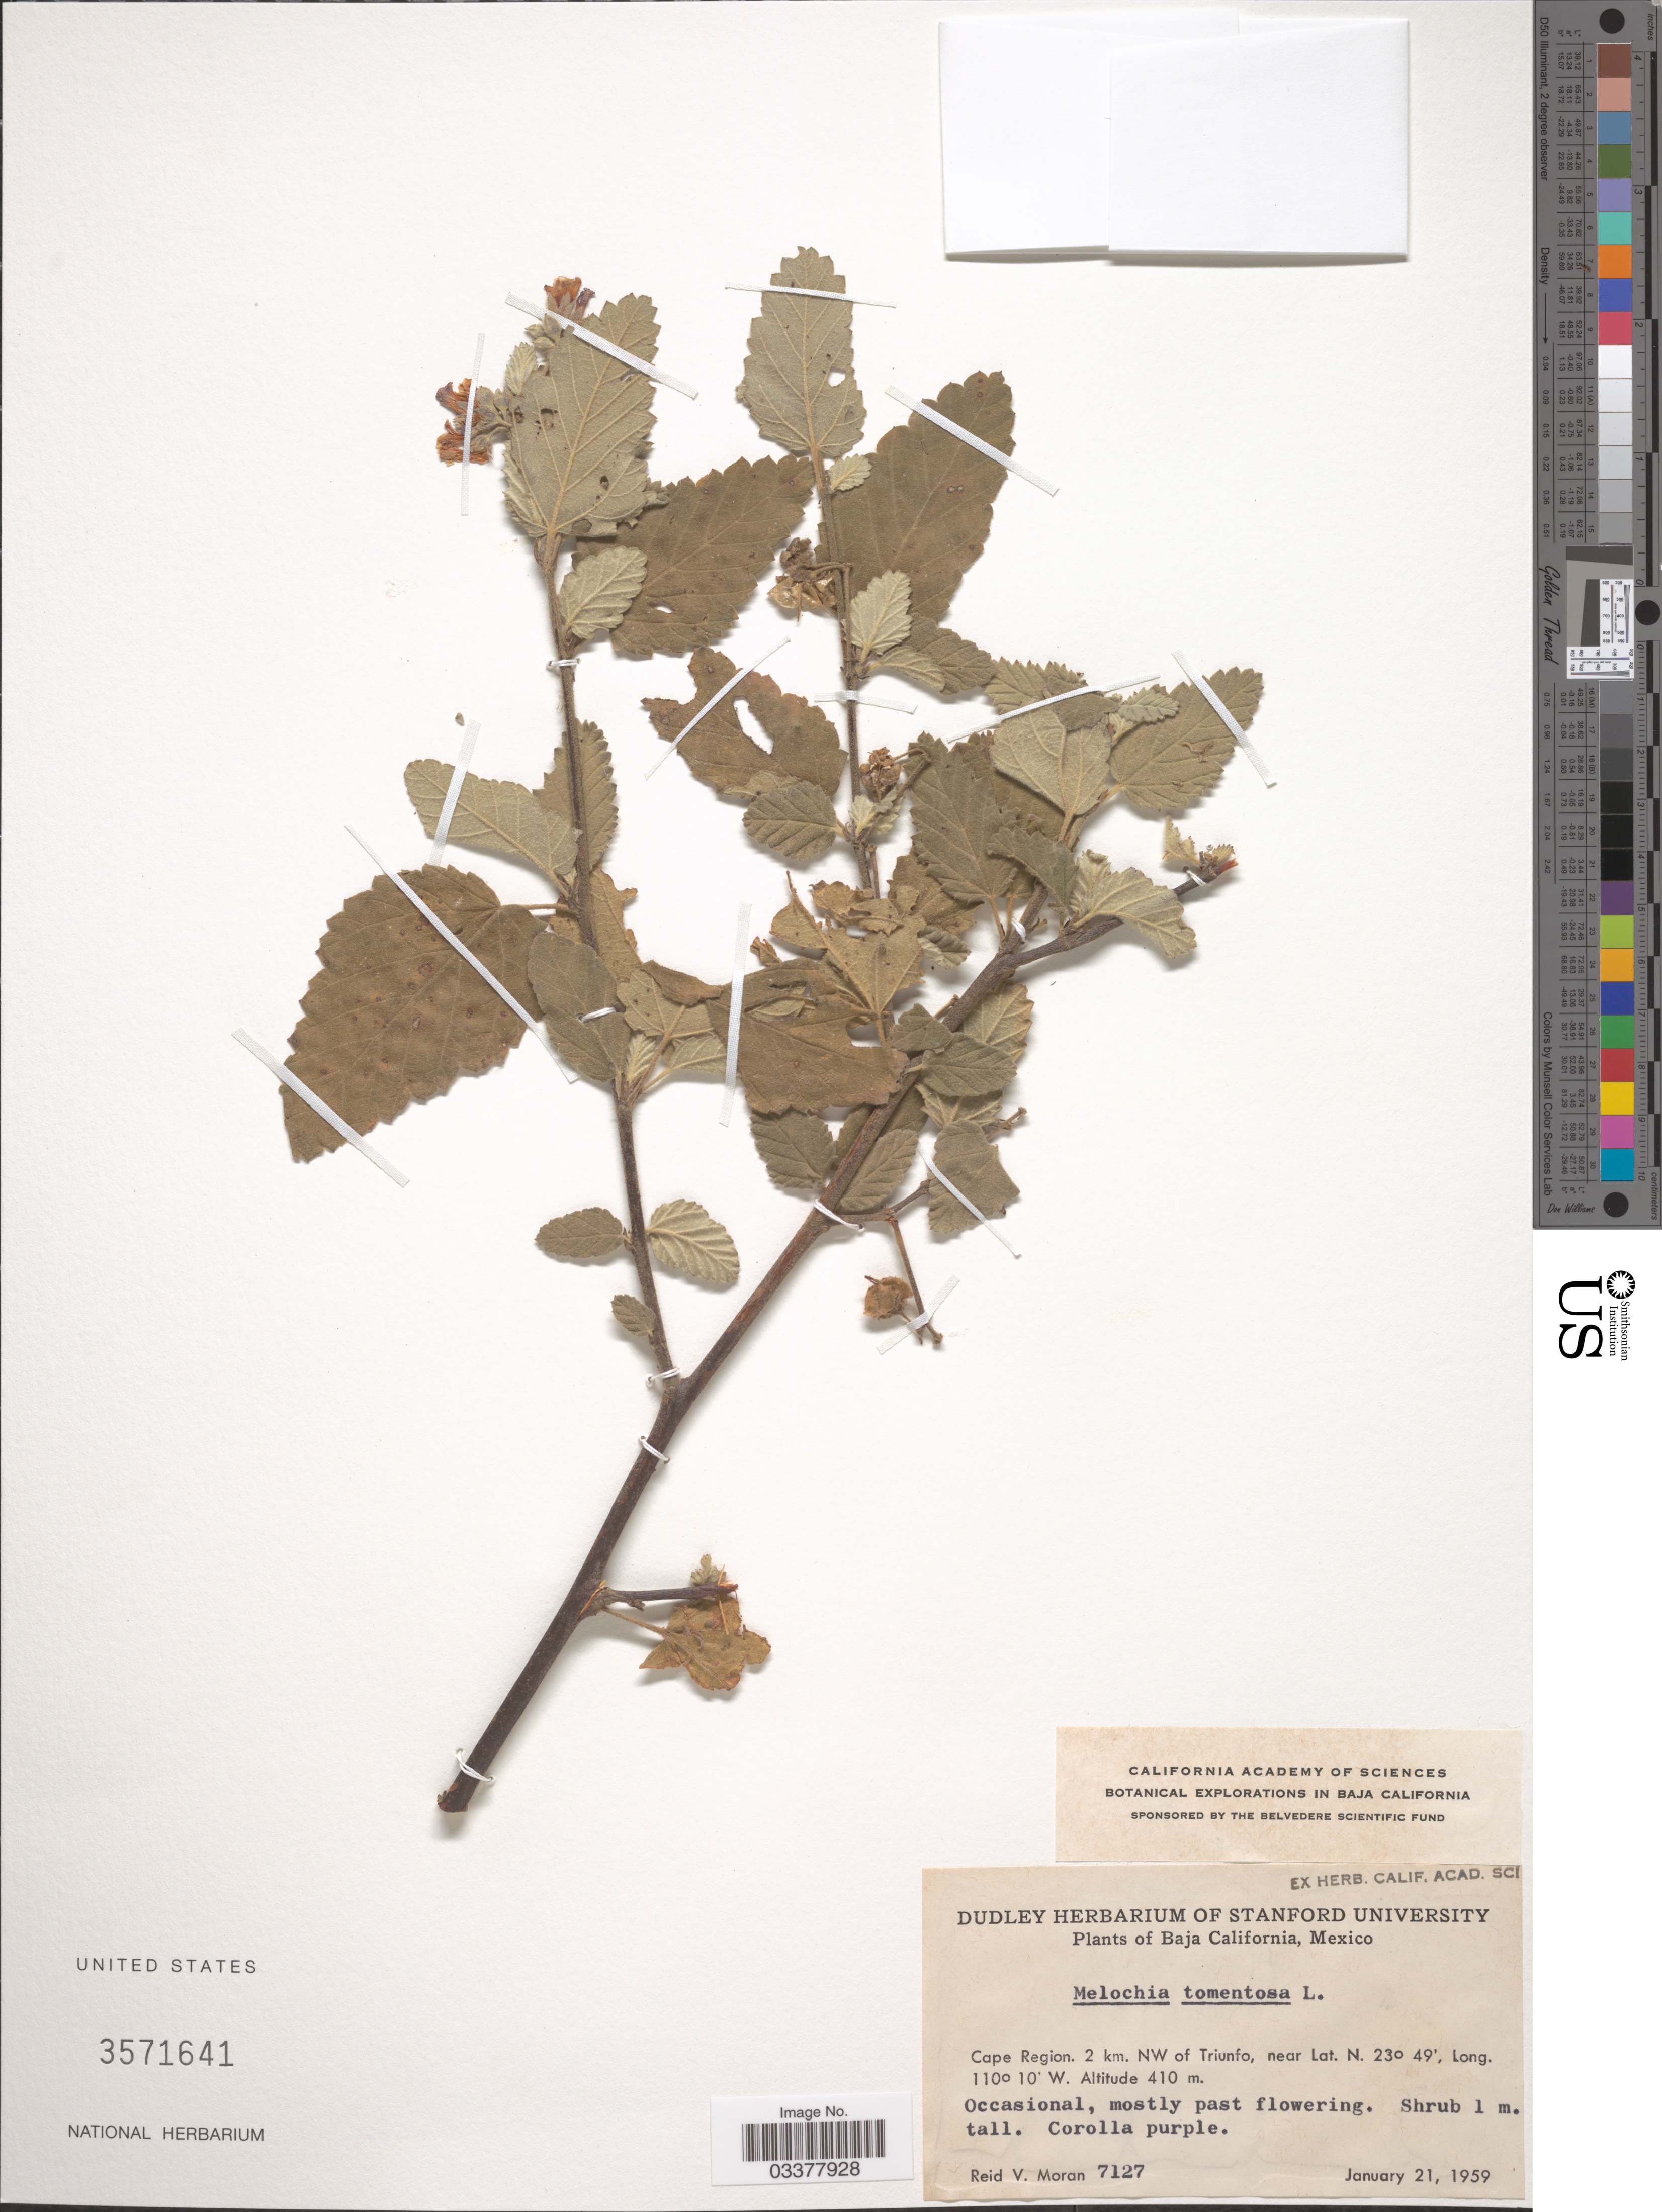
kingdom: Plantae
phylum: Tracheophyta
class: Magnoliopsida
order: Malvales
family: Malvaceae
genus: Melochia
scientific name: Melochia tomentosa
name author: L.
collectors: R. V. Moran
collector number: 7127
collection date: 1959-01-21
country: Mexico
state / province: Baja California Sur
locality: Cape Region. 2 km. NW of Triunfo.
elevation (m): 410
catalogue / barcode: US 3571641